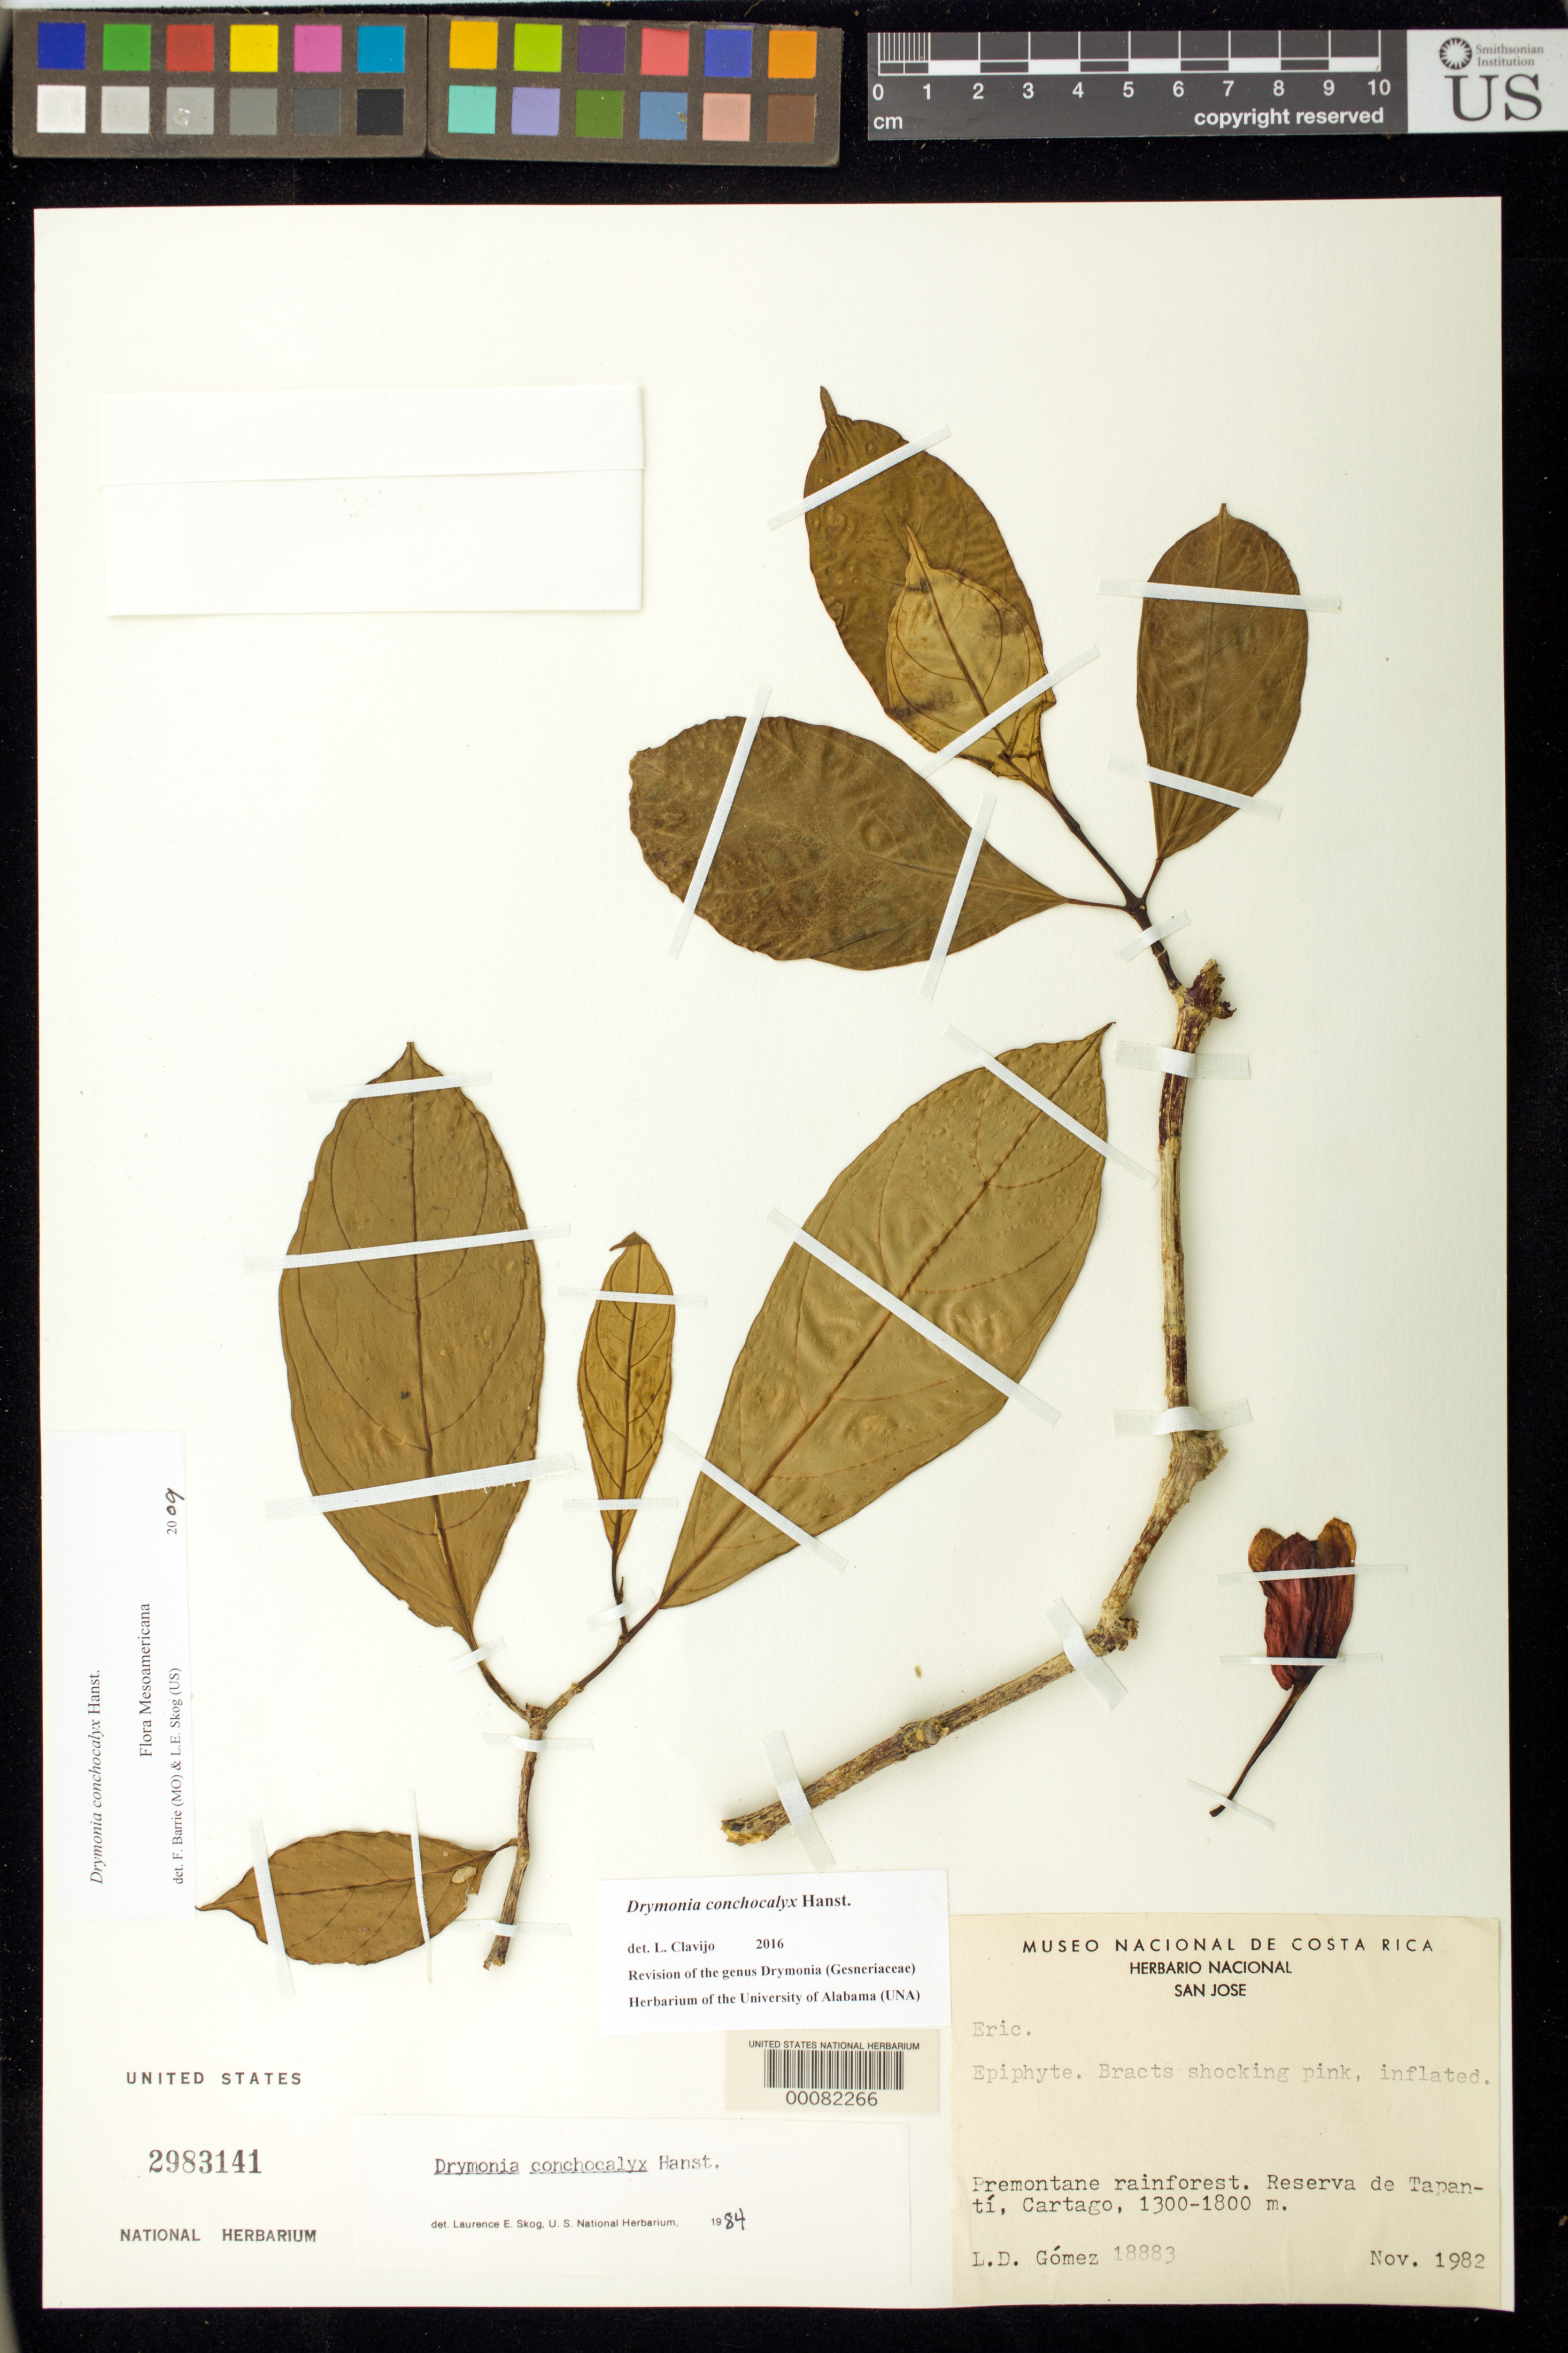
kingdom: Plantae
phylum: Tracheophyta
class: Magnoliopsida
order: Lamiales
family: Gesneriaceae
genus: Drymonia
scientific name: Drymonia conchocalyx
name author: Hanst.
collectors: L. D. Gómez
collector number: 18883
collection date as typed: Nov 1982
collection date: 1982-11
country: Costa Rica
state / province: Cartago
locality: Reserva de Tapanti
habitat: Premontane rainforest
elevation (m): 1300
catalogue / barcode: US 2983141